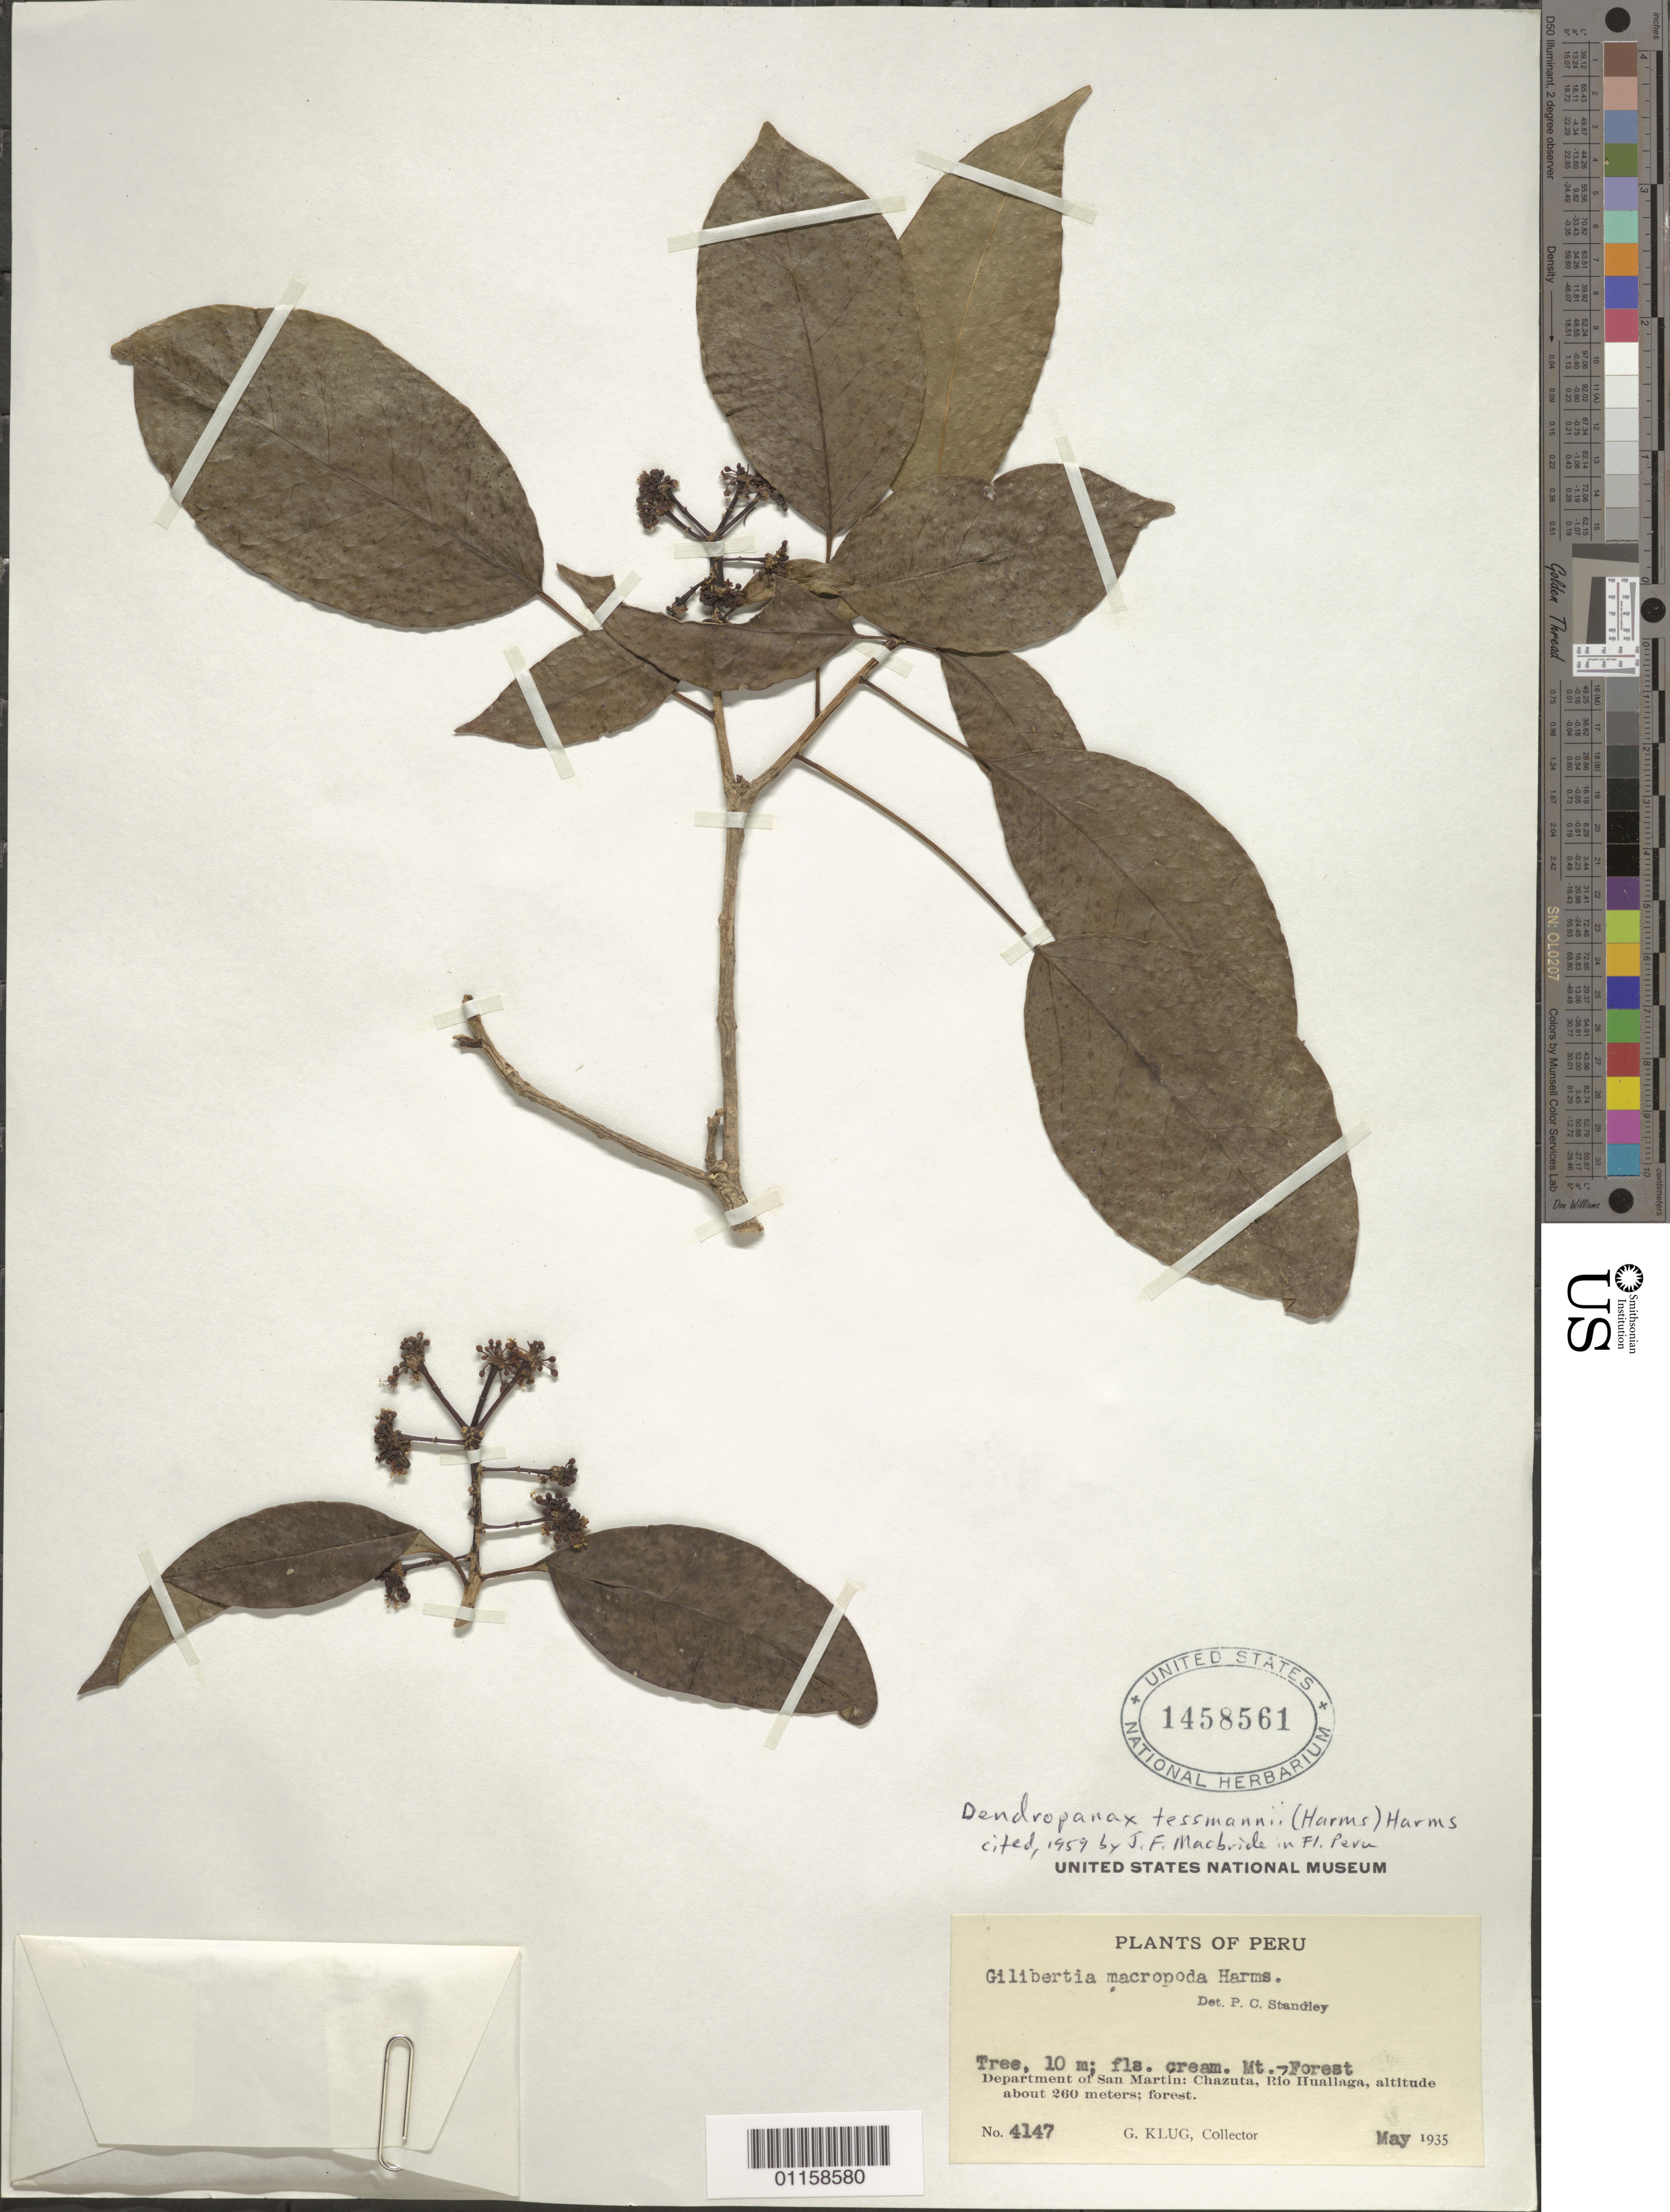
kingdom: Plantae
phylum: Tracheophyta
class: Magnoliopsida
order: Apiales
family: Araliaceae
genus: Dendropanax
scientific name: Dendropanax tessmannii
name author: (Harms) Harms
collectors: G. Klug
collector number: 4147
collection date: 1935-05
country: Peru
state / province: San Martín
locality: Chazuta, Rio Huallaga.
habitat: Tree. Forest.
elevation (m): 260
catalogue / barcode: US 1458561